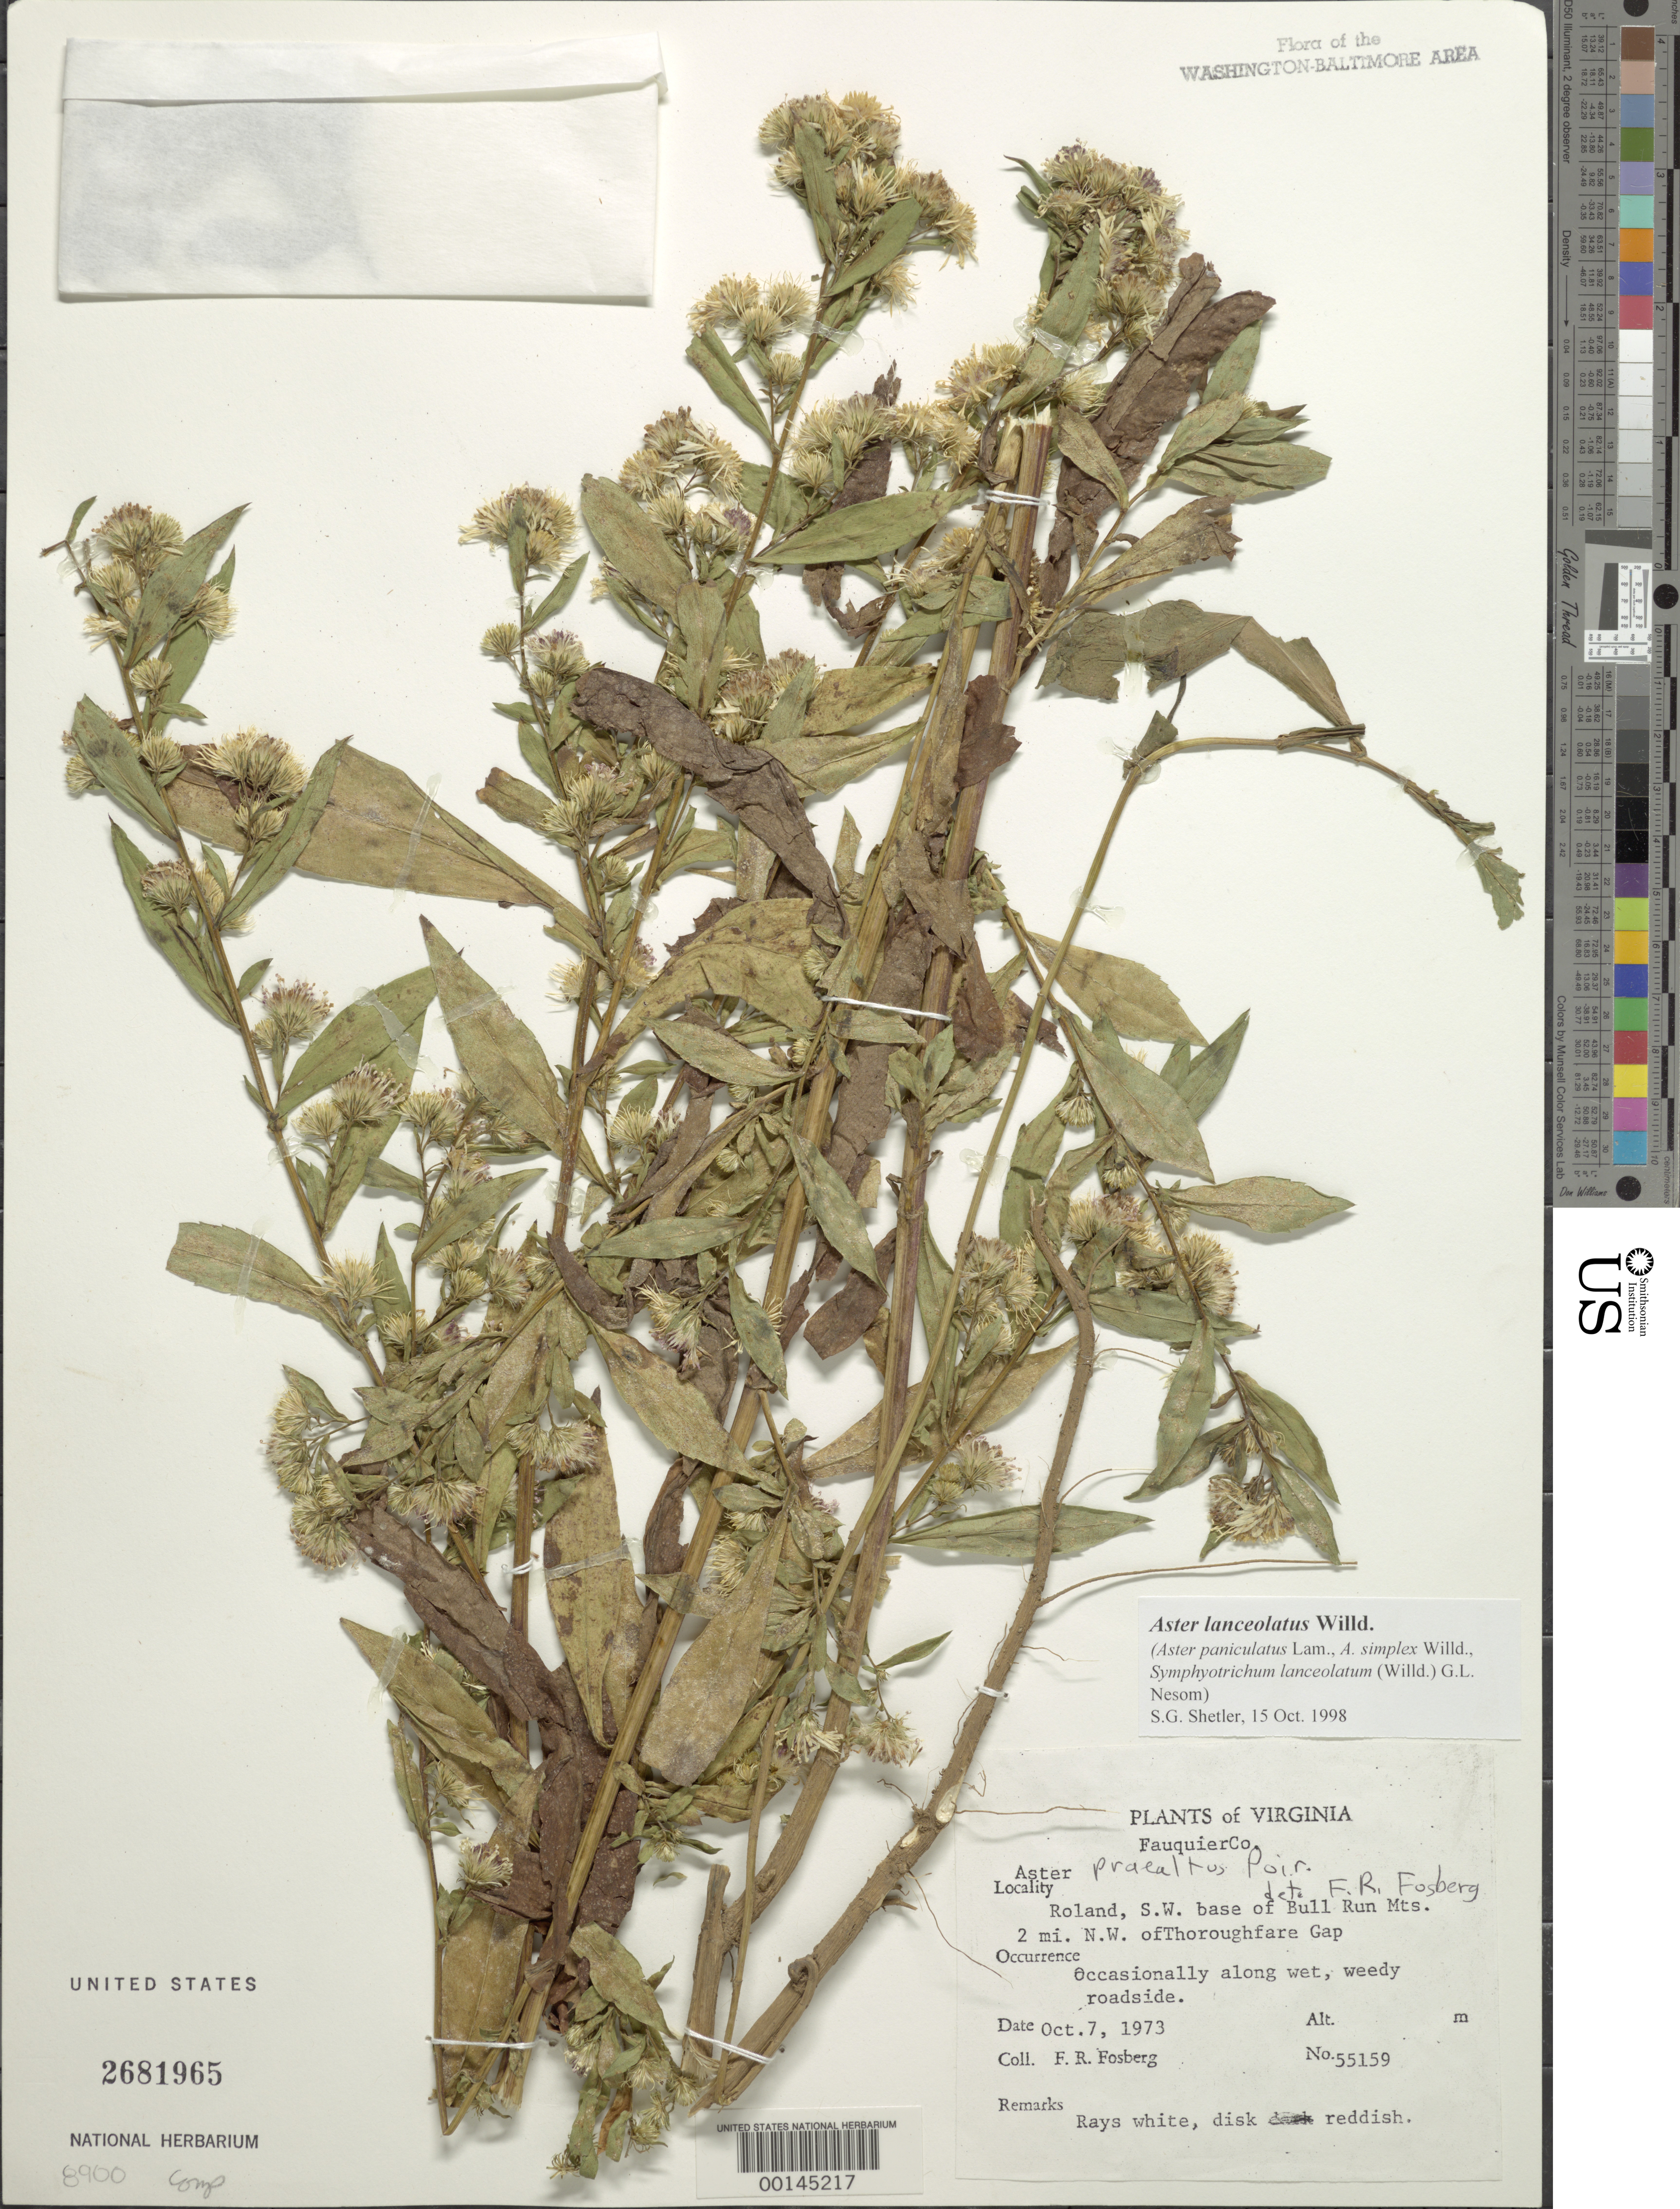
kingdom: Plantae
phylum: Tracheophyta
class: Magnoliopsida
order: Asterales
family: Asteraceae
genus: Symphyotrichum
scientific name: Symphyotrichum lanceolatum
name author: (Willd.) G.L. Nesom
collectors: F. R. Fosberg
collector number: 55159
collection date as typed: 07 Oct 1973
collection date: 1973-10-07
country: United States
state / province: Virginia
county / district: Fauquier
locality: Roland, NW of Thorofare Gap Bull Run Mts.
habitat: Wet weedy roadside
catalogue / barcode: US 2681965